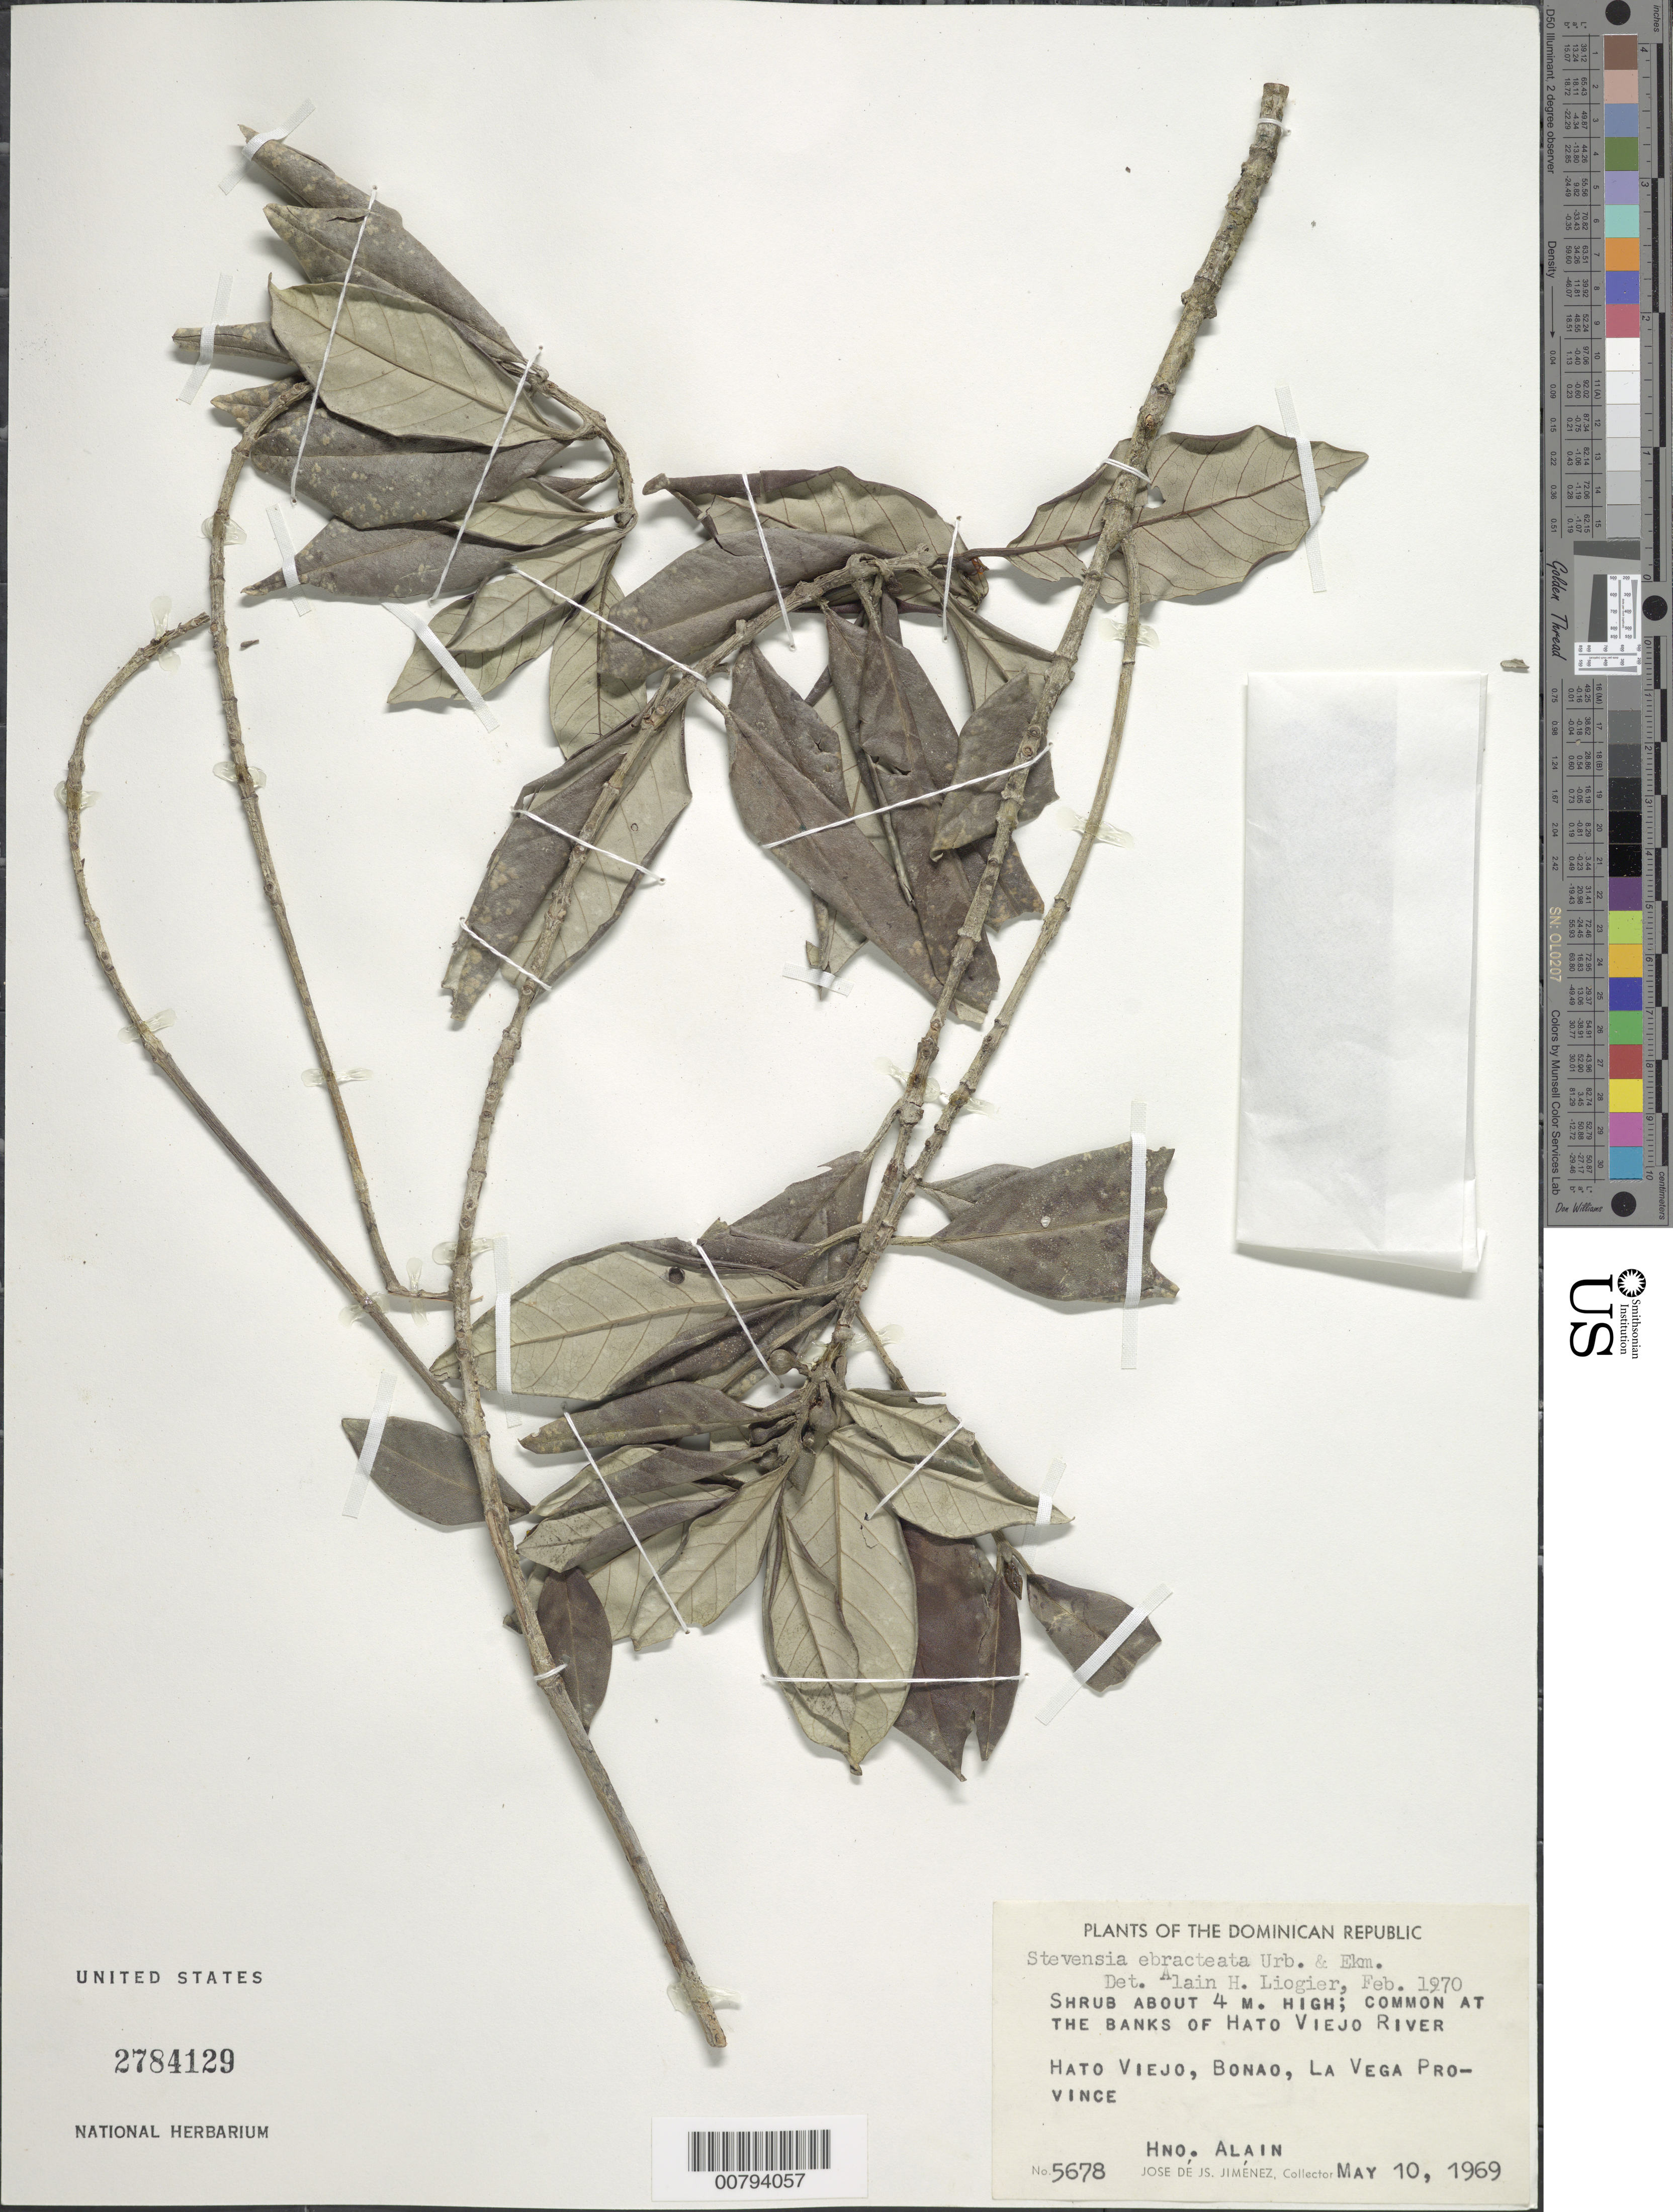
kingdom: Plantae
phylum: Tracheophyta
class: Magnoliopsida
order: Gentianales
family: Rubiaceae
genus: Stevensia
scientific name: Stevensia ebracteata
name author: Urb. & Ekman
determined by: Liogier, Alain H.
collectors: J. J. Jiménez Almonte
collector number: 5678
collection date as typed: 10 May 1969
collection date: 1969-05-10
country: Dominican Republic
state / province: La Vega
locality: Banks of Hato Viejo River, Bonao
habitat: River banks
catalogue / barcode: US 2784129